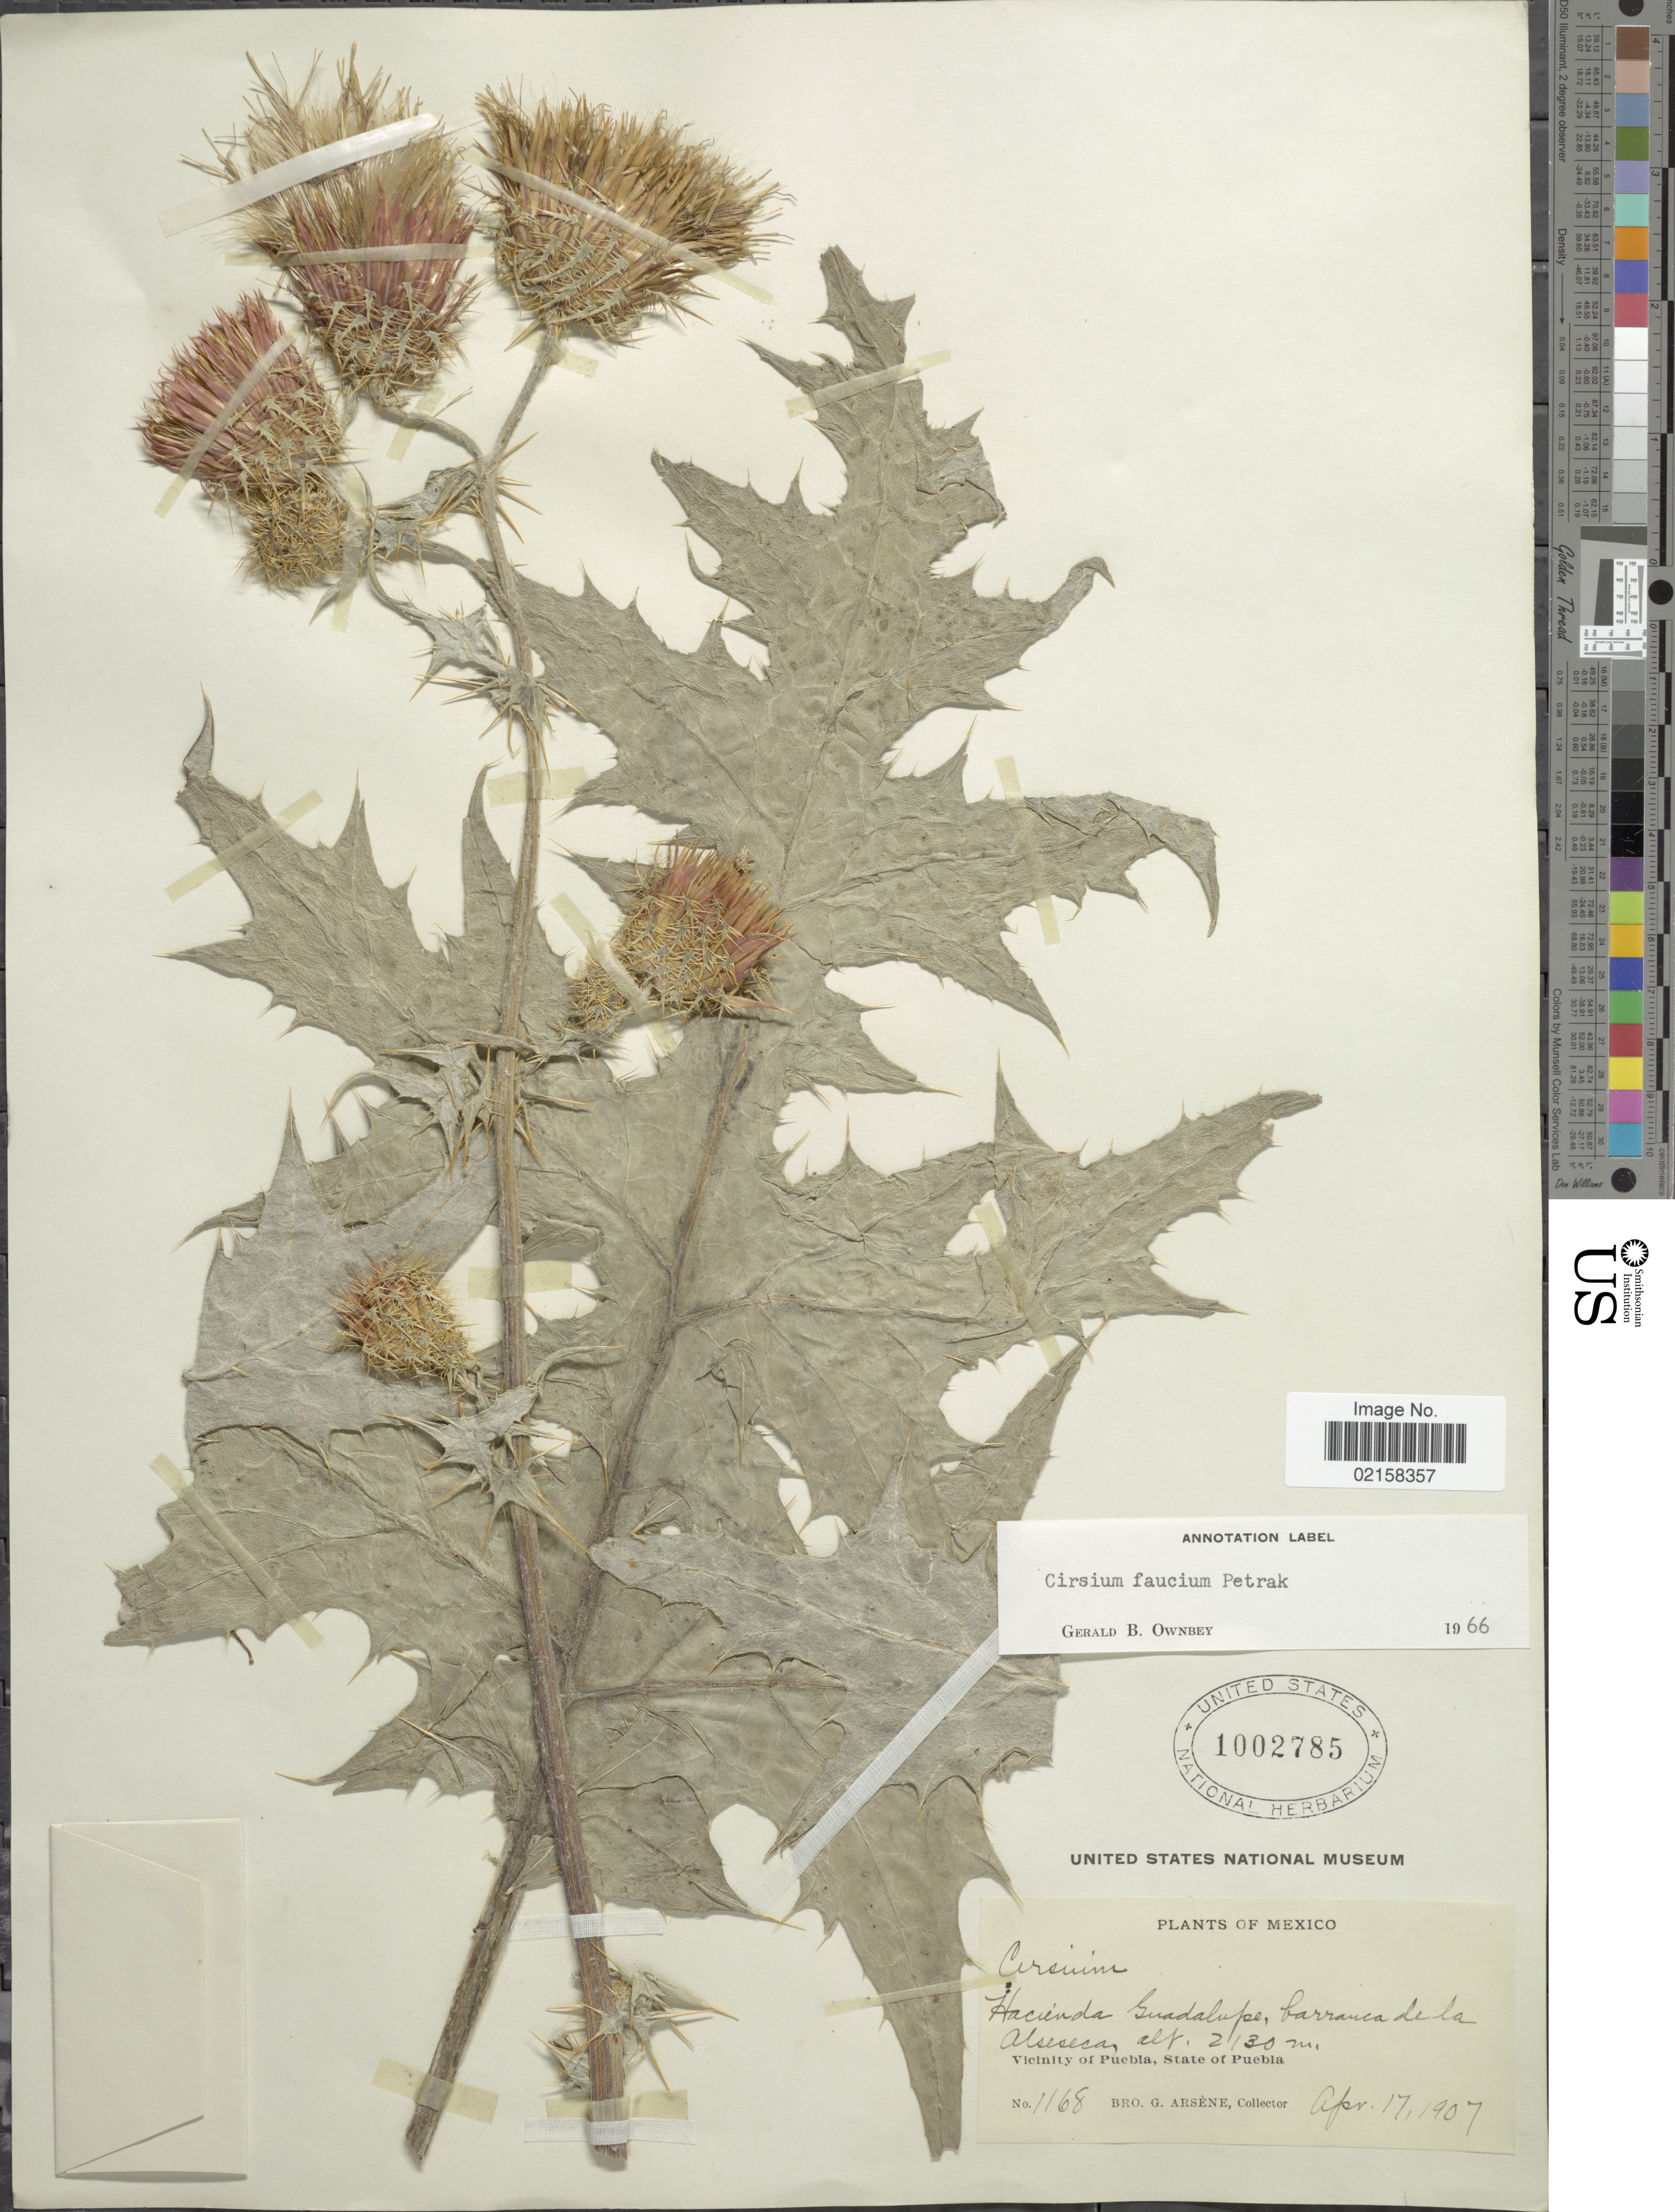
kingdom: Plantae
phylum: Tracheophyta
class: Magnoliopsida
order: Asterales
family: Asteraceae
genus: Cirsium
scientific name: Cirsium faucium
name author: Petr.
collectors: Bro. G. Arsène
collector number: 1168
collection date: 1907-04-17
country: Mexico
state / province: Puebla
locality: Hacienda Guadalupe, barranca de la Alseseca, vicinity of Puebla.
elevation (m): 2130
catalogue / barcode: US 1002785